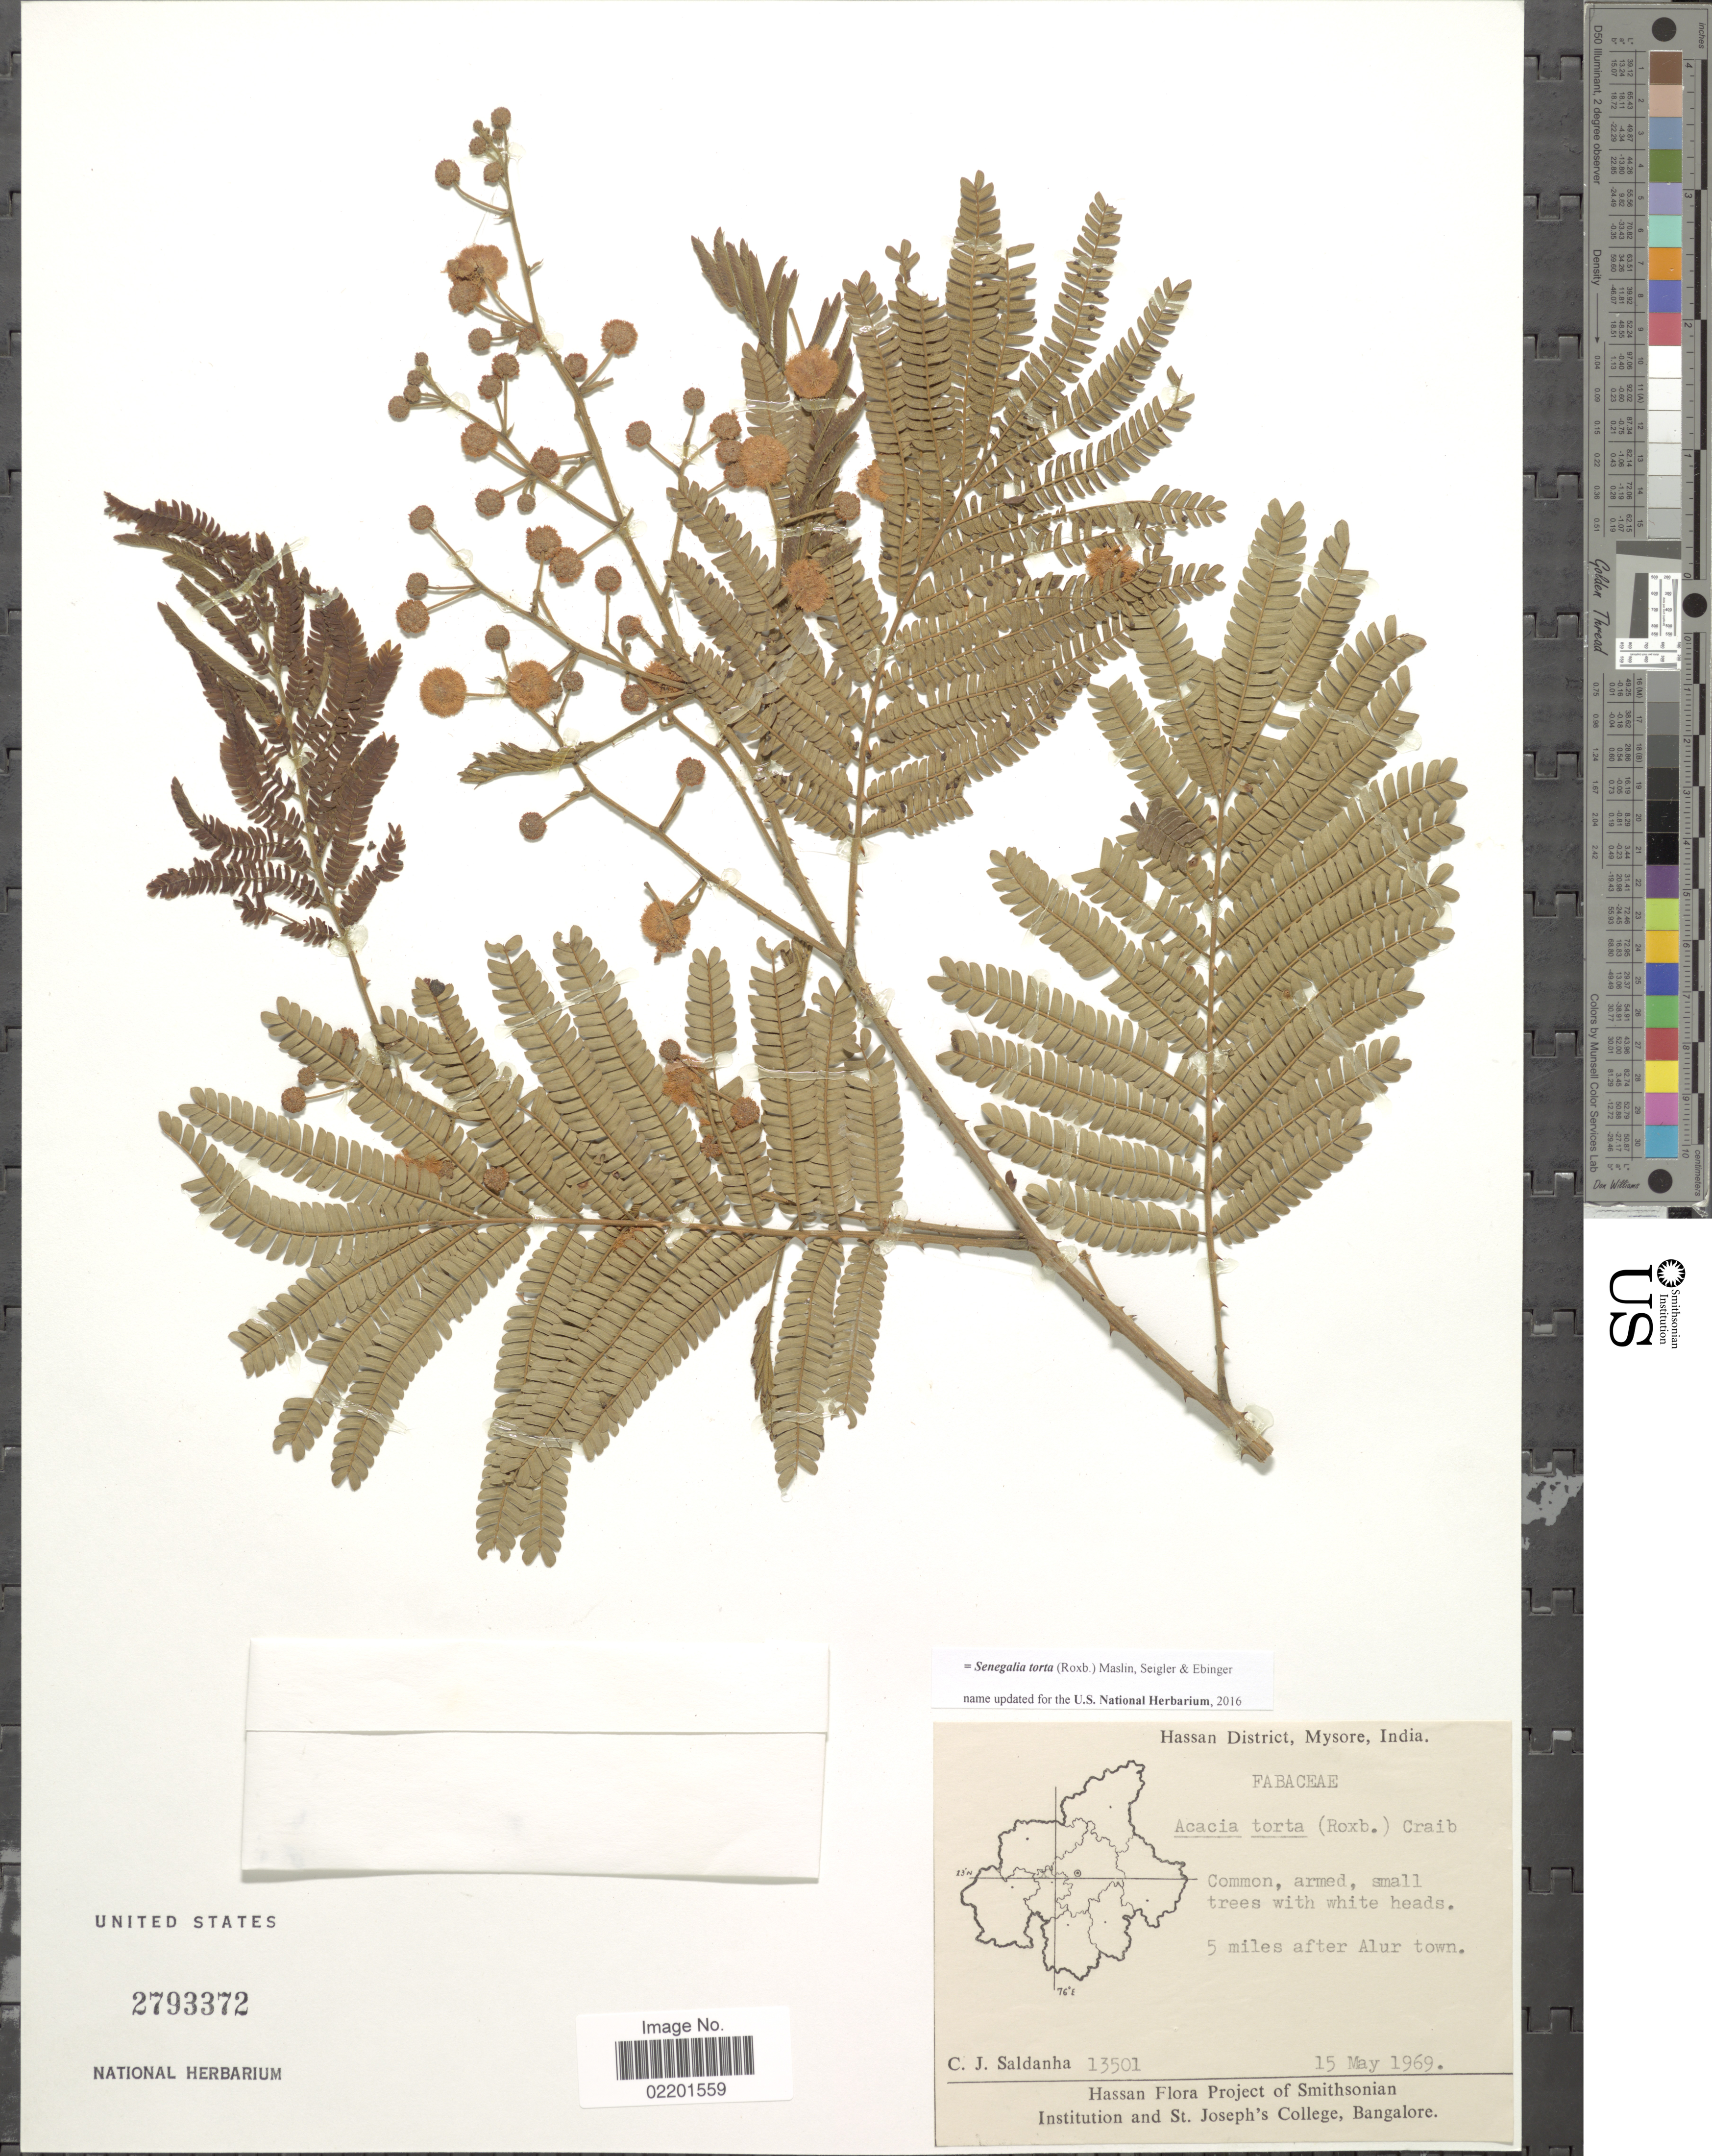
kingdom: Plantae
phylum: Tracheophyta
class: Magnoliopsida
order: Fabales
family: Fabaceae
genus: Senegalia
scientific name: Senegalia torta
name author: (Roxb.) Maslin et al.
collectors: C. J. Saldanha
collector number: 13501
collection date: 1969-05-15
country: India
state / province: Karnataka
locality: Hassan District, Mysore, India. 5 miles after Alur town.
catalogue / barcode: US 2793372